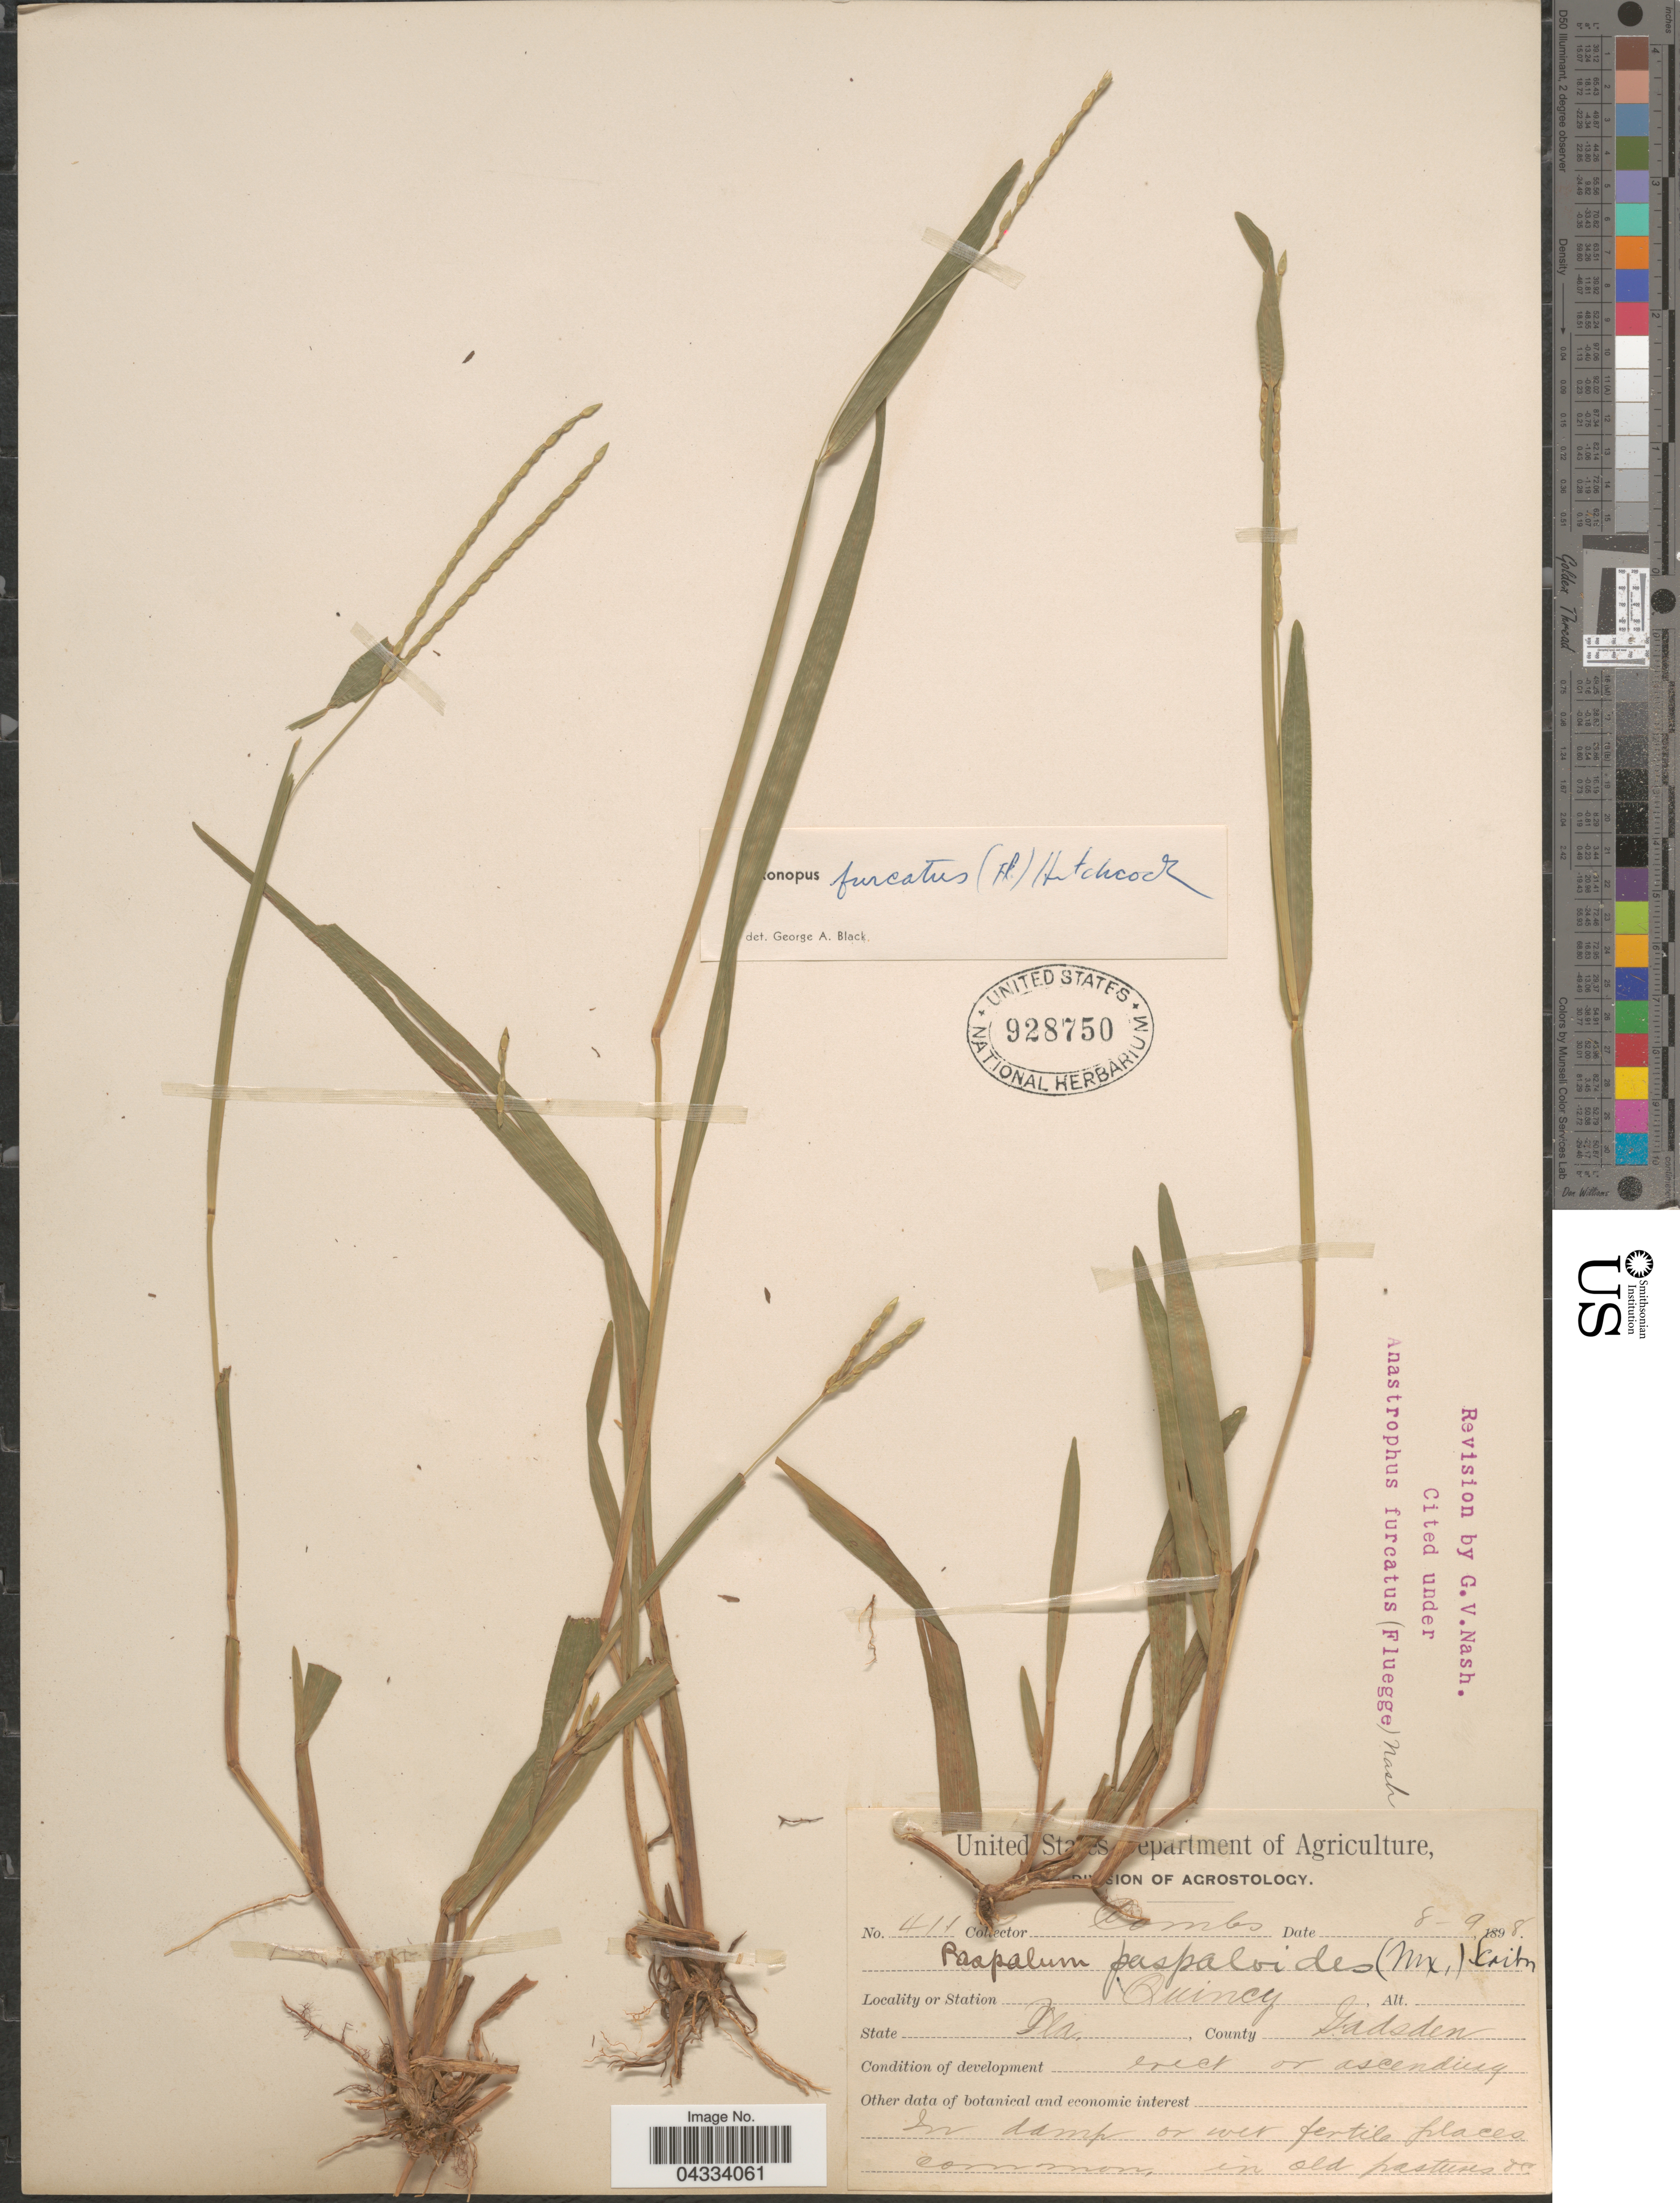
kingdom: Plantae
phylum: Tracheophyta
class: Liliopsida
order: Poales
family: Poaceae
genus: Axonopus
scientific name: Axonopus furcatus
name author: (Flüggé) Hitchc.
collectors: -. Combs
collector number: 411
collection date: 1898-08-09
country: United States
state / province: Florida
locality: Quincy. County Gadsden.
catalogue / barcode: US 928750